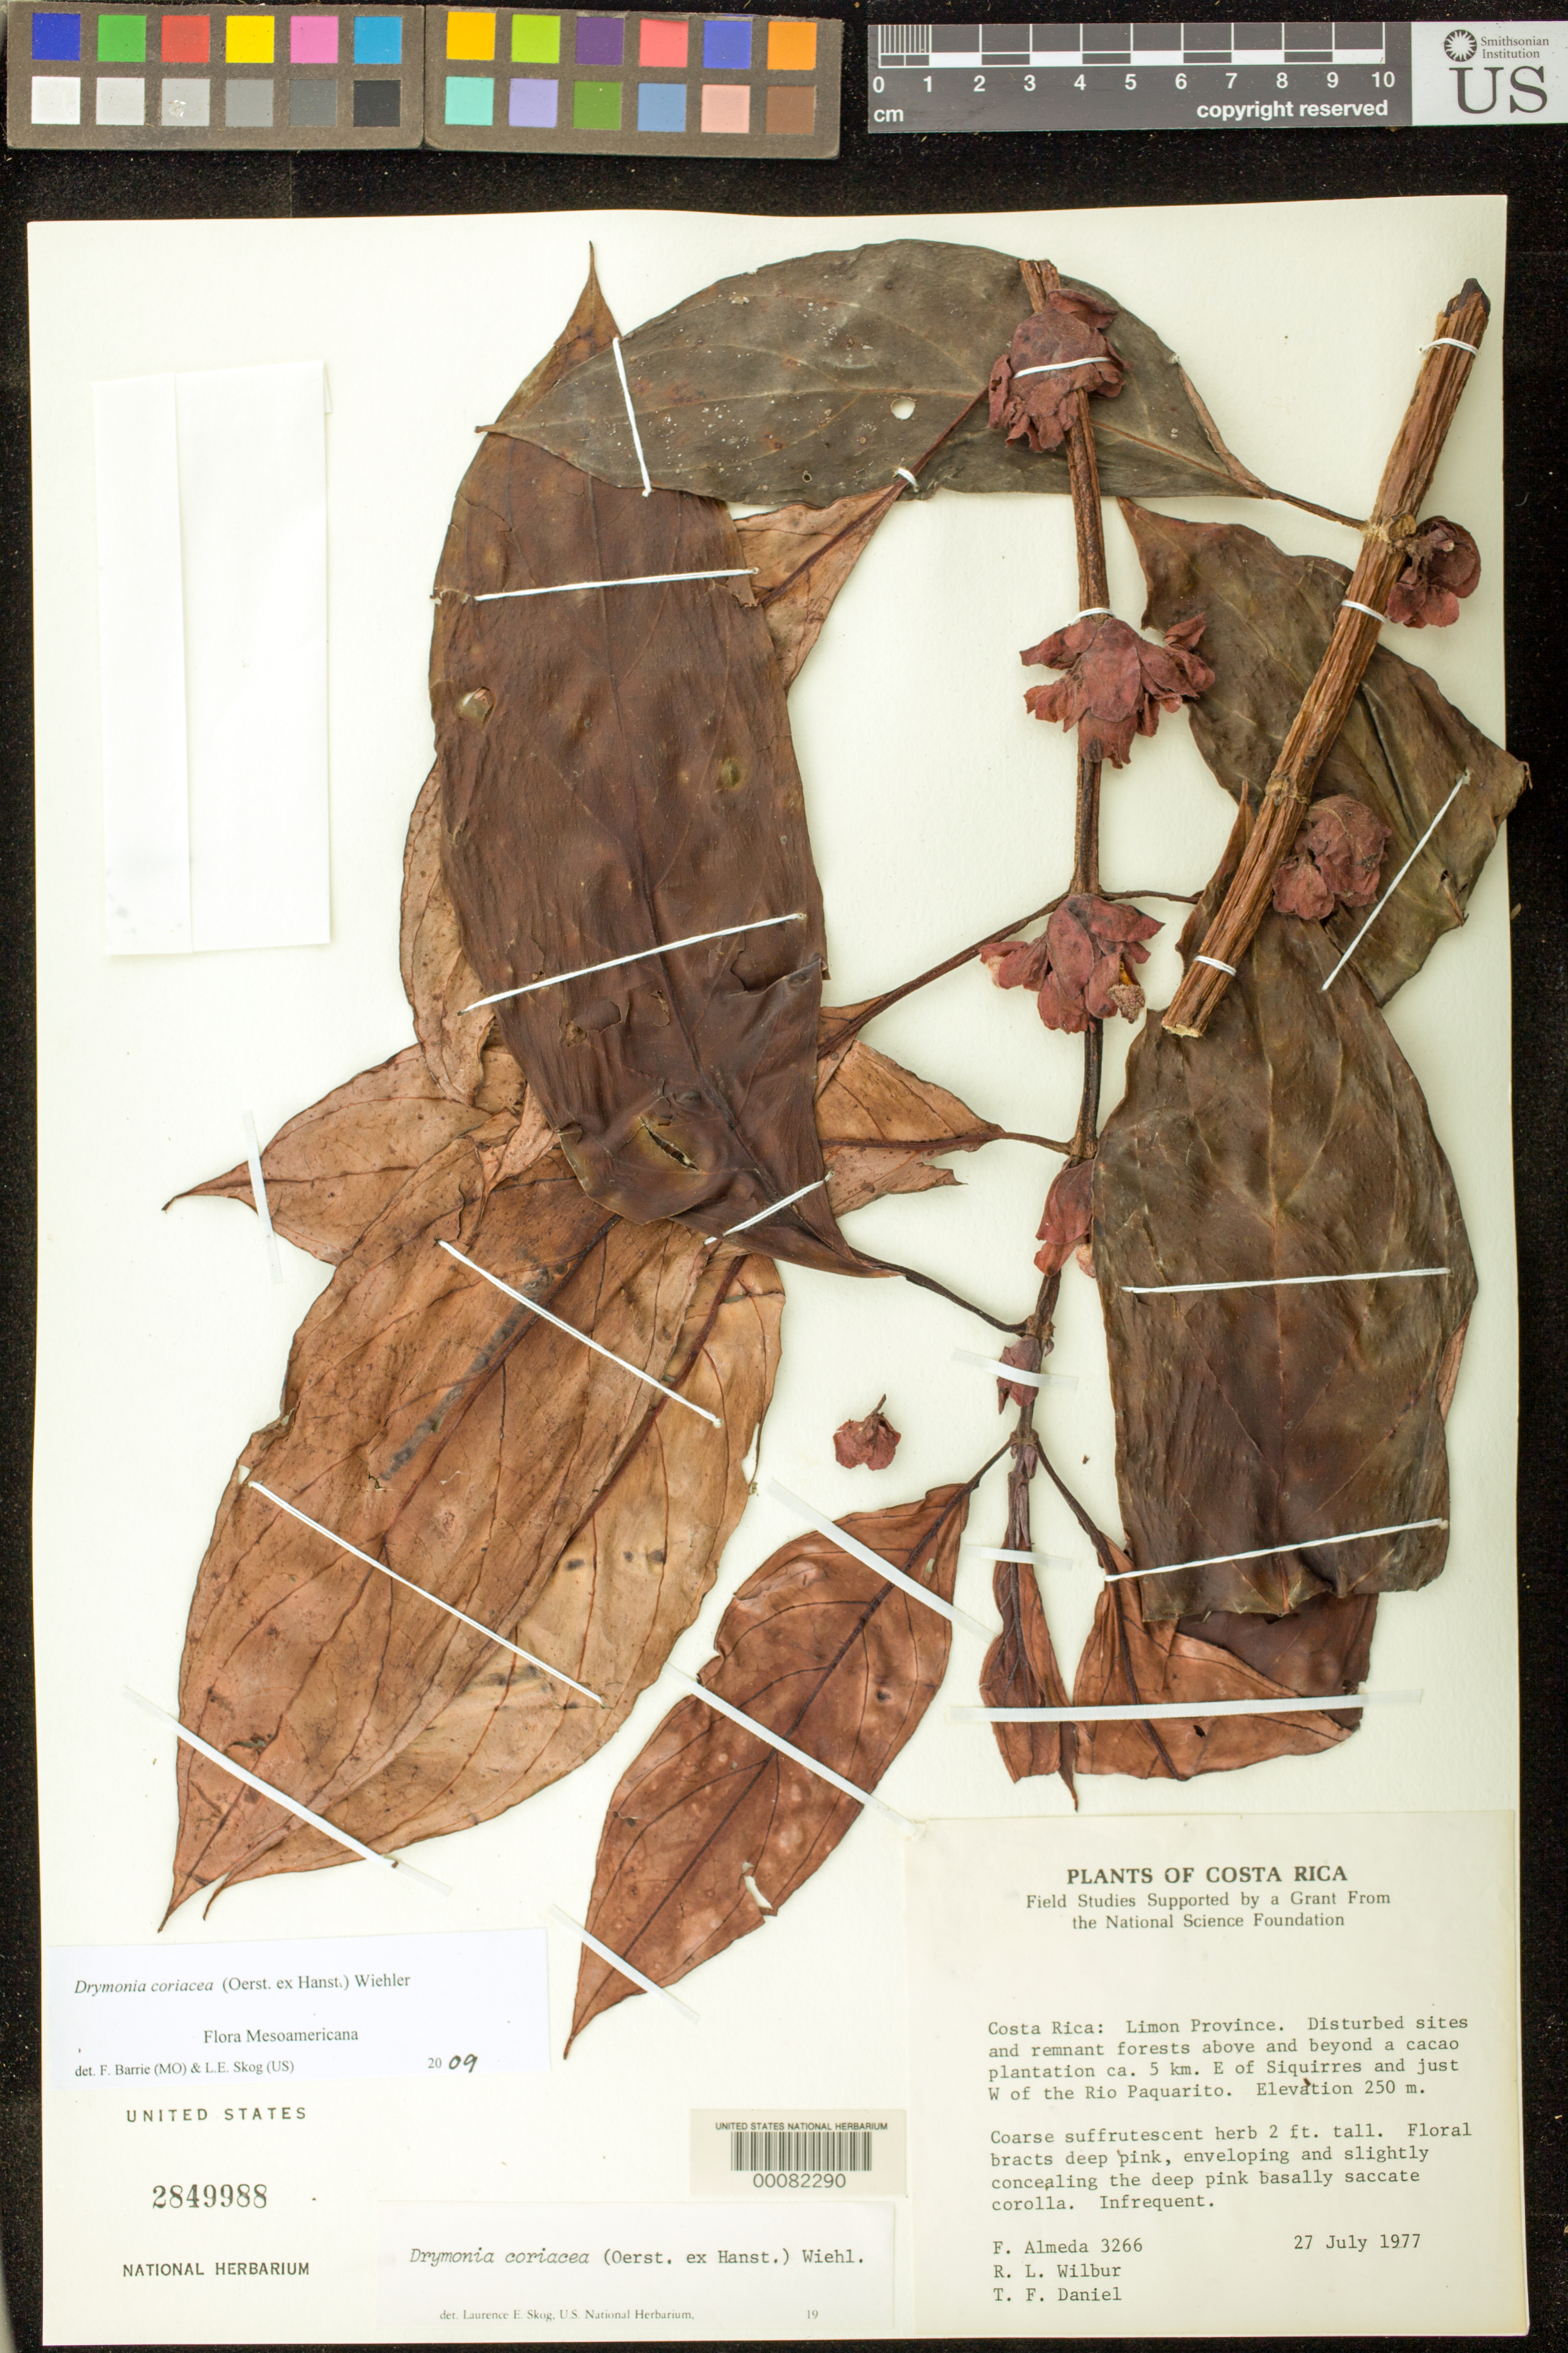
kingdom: Plantae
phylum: Tracheophyta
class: Magnoliopsida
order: Lamiales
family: Gesneriaceae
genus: Drymonia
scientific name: Drymonia coriacea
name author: (Oerst. ex Hanst.) Wiehler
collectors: F. Almeda & et al.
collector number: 3266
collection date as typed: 27 Jul 1977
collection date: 1977-07-27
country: Costa Rica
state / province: Limón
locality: Above and beyond a Cacao plantation about 5 km E of Siquirres and just W of the Rio Paquarito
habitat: Disturbed sites and remnant forests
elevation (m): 250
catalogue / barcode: US 2849988